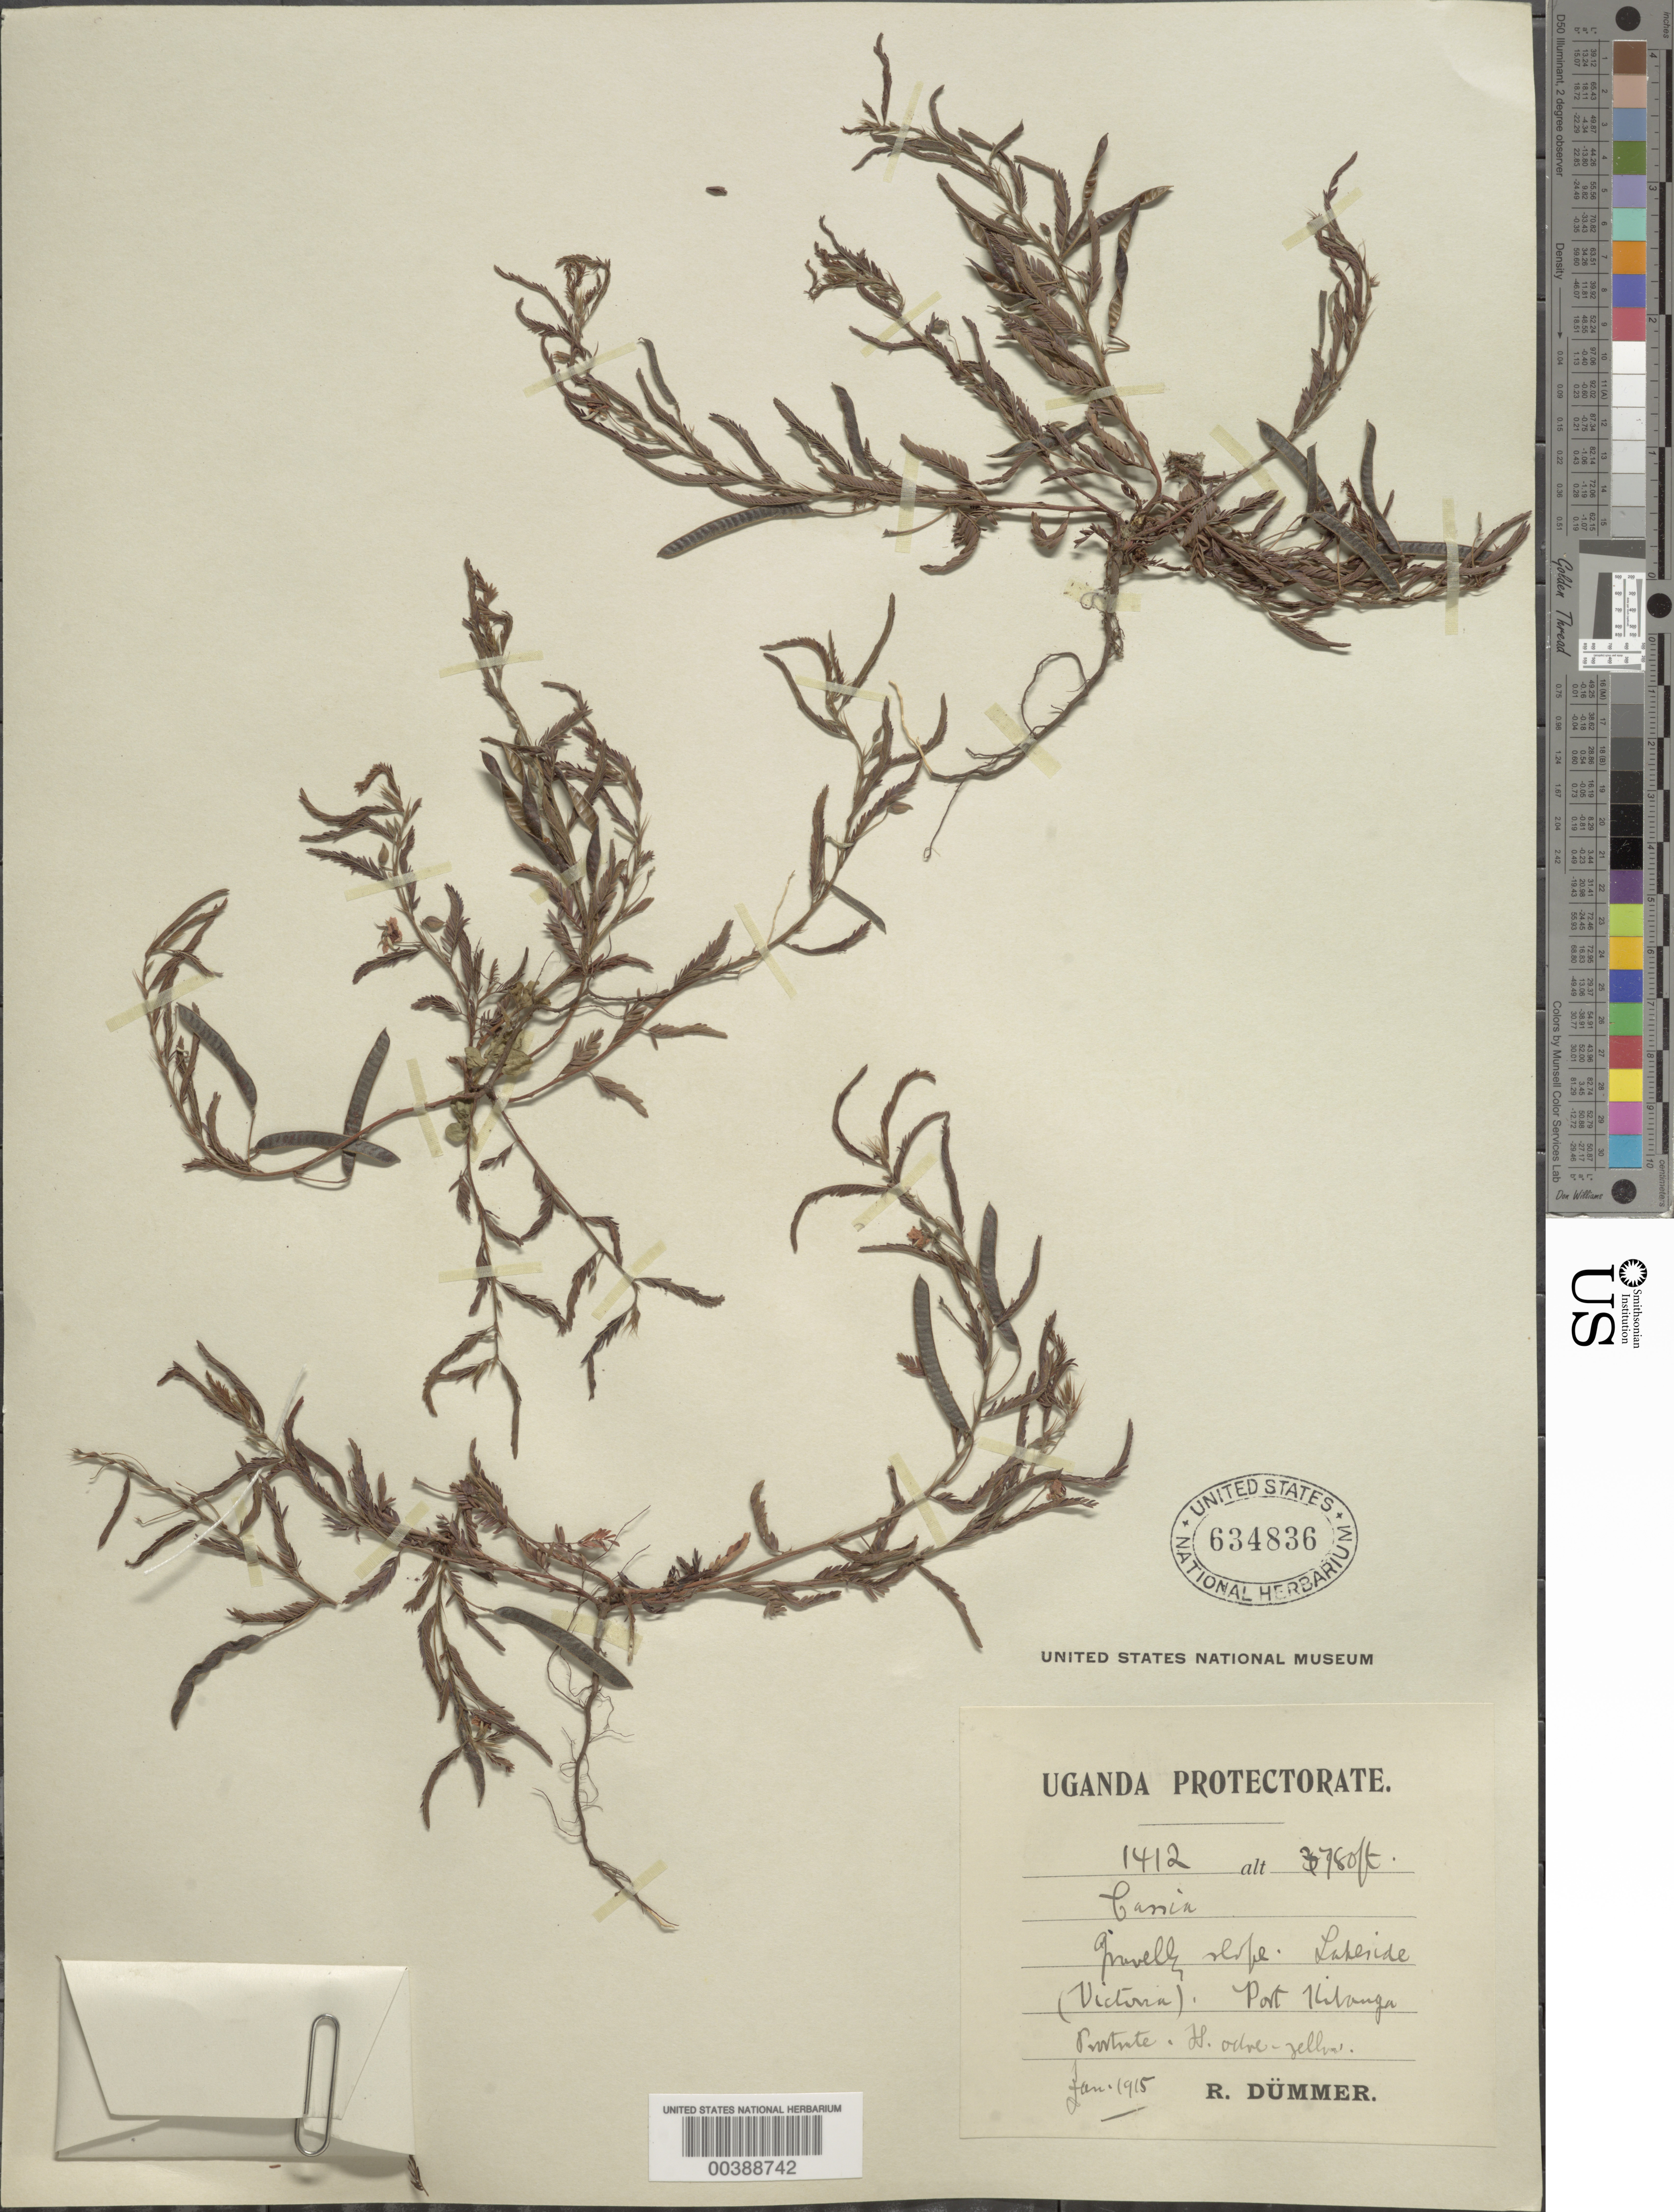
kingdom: Plantae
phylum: Tracheophyta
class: Magnoliopsida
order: Fabales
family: Fabaceae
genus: Chamaecrista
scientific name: Chamaecrista sp.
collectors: R. Dümmer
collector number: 1412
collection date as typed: Jan 1915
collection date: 1915-01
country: Uganda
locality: Port kibanga; lakeside (victoria)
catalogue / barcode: US 634836